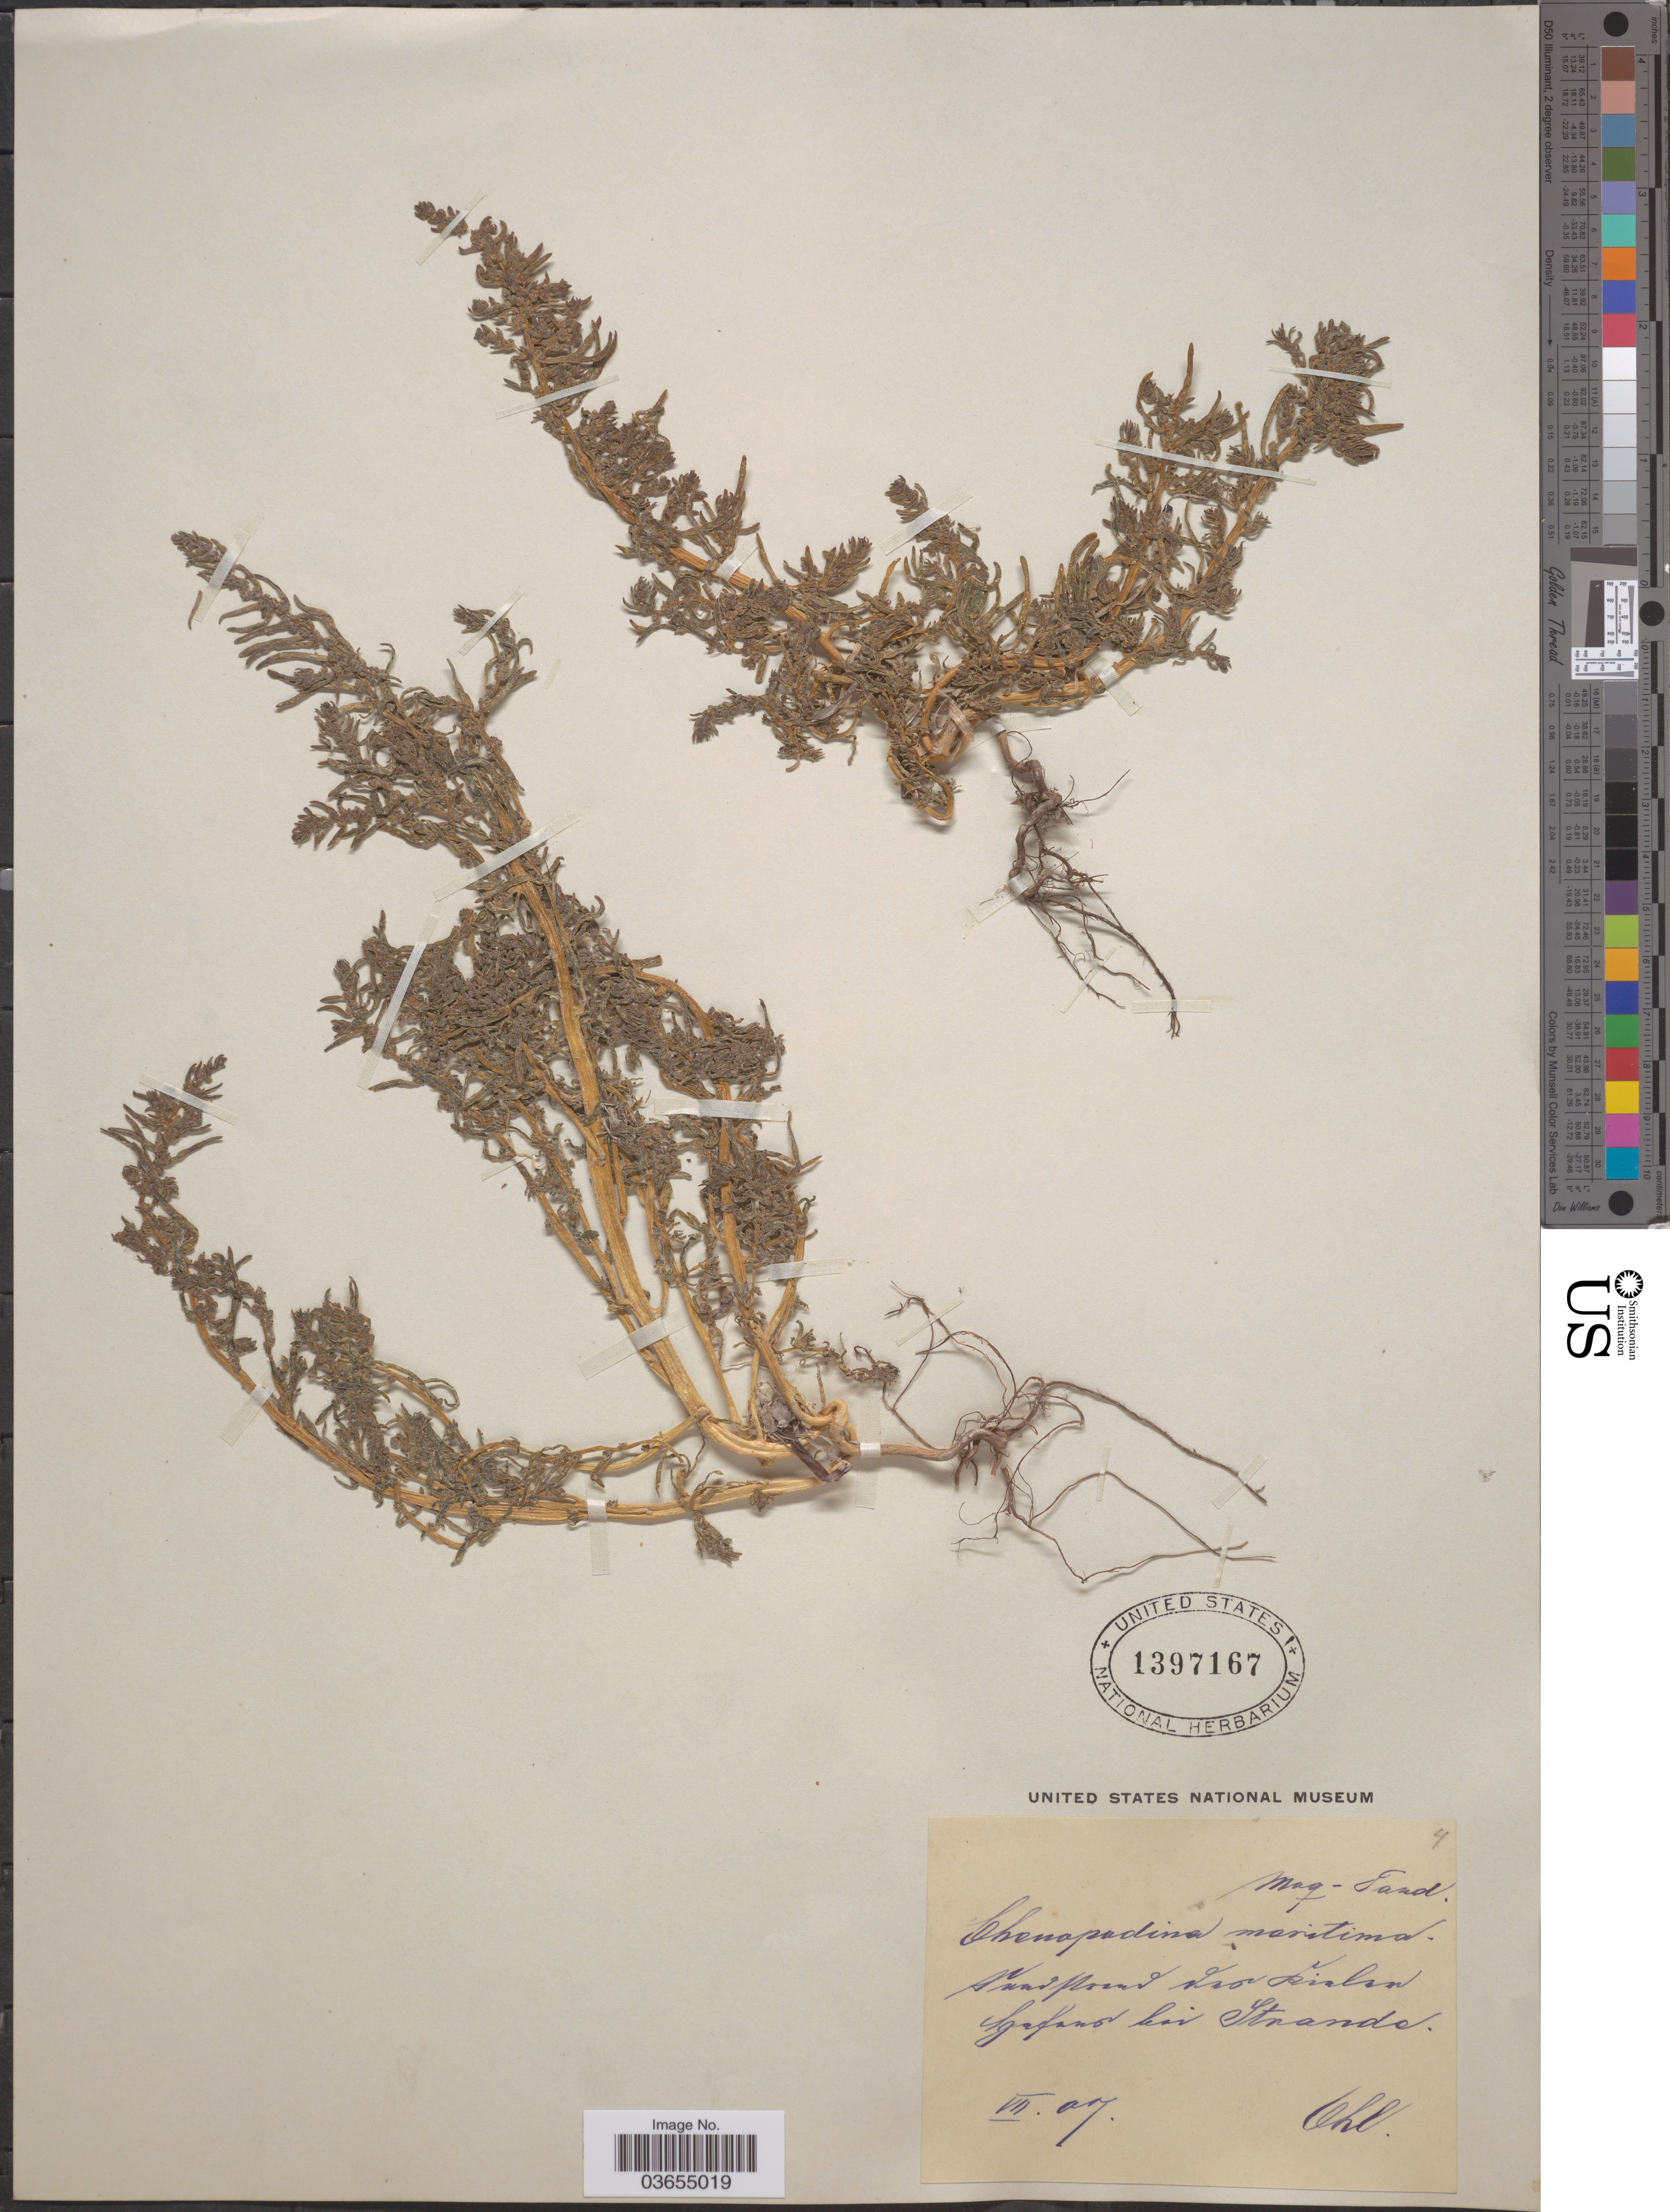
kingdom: Plantae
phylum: Tracheophyta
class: Magnoliopsida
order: Caryophyllales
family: Amaranthaceae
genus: Chenopodium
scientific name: Chenopodium maritimum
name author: Friv. ex Ledeb.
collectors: Ohl.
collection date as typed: Transcribed d/m/y: /7/7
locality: [illegible text] Kialan Sgafand bei Strande.[interpreted]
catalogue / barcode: US 1397167